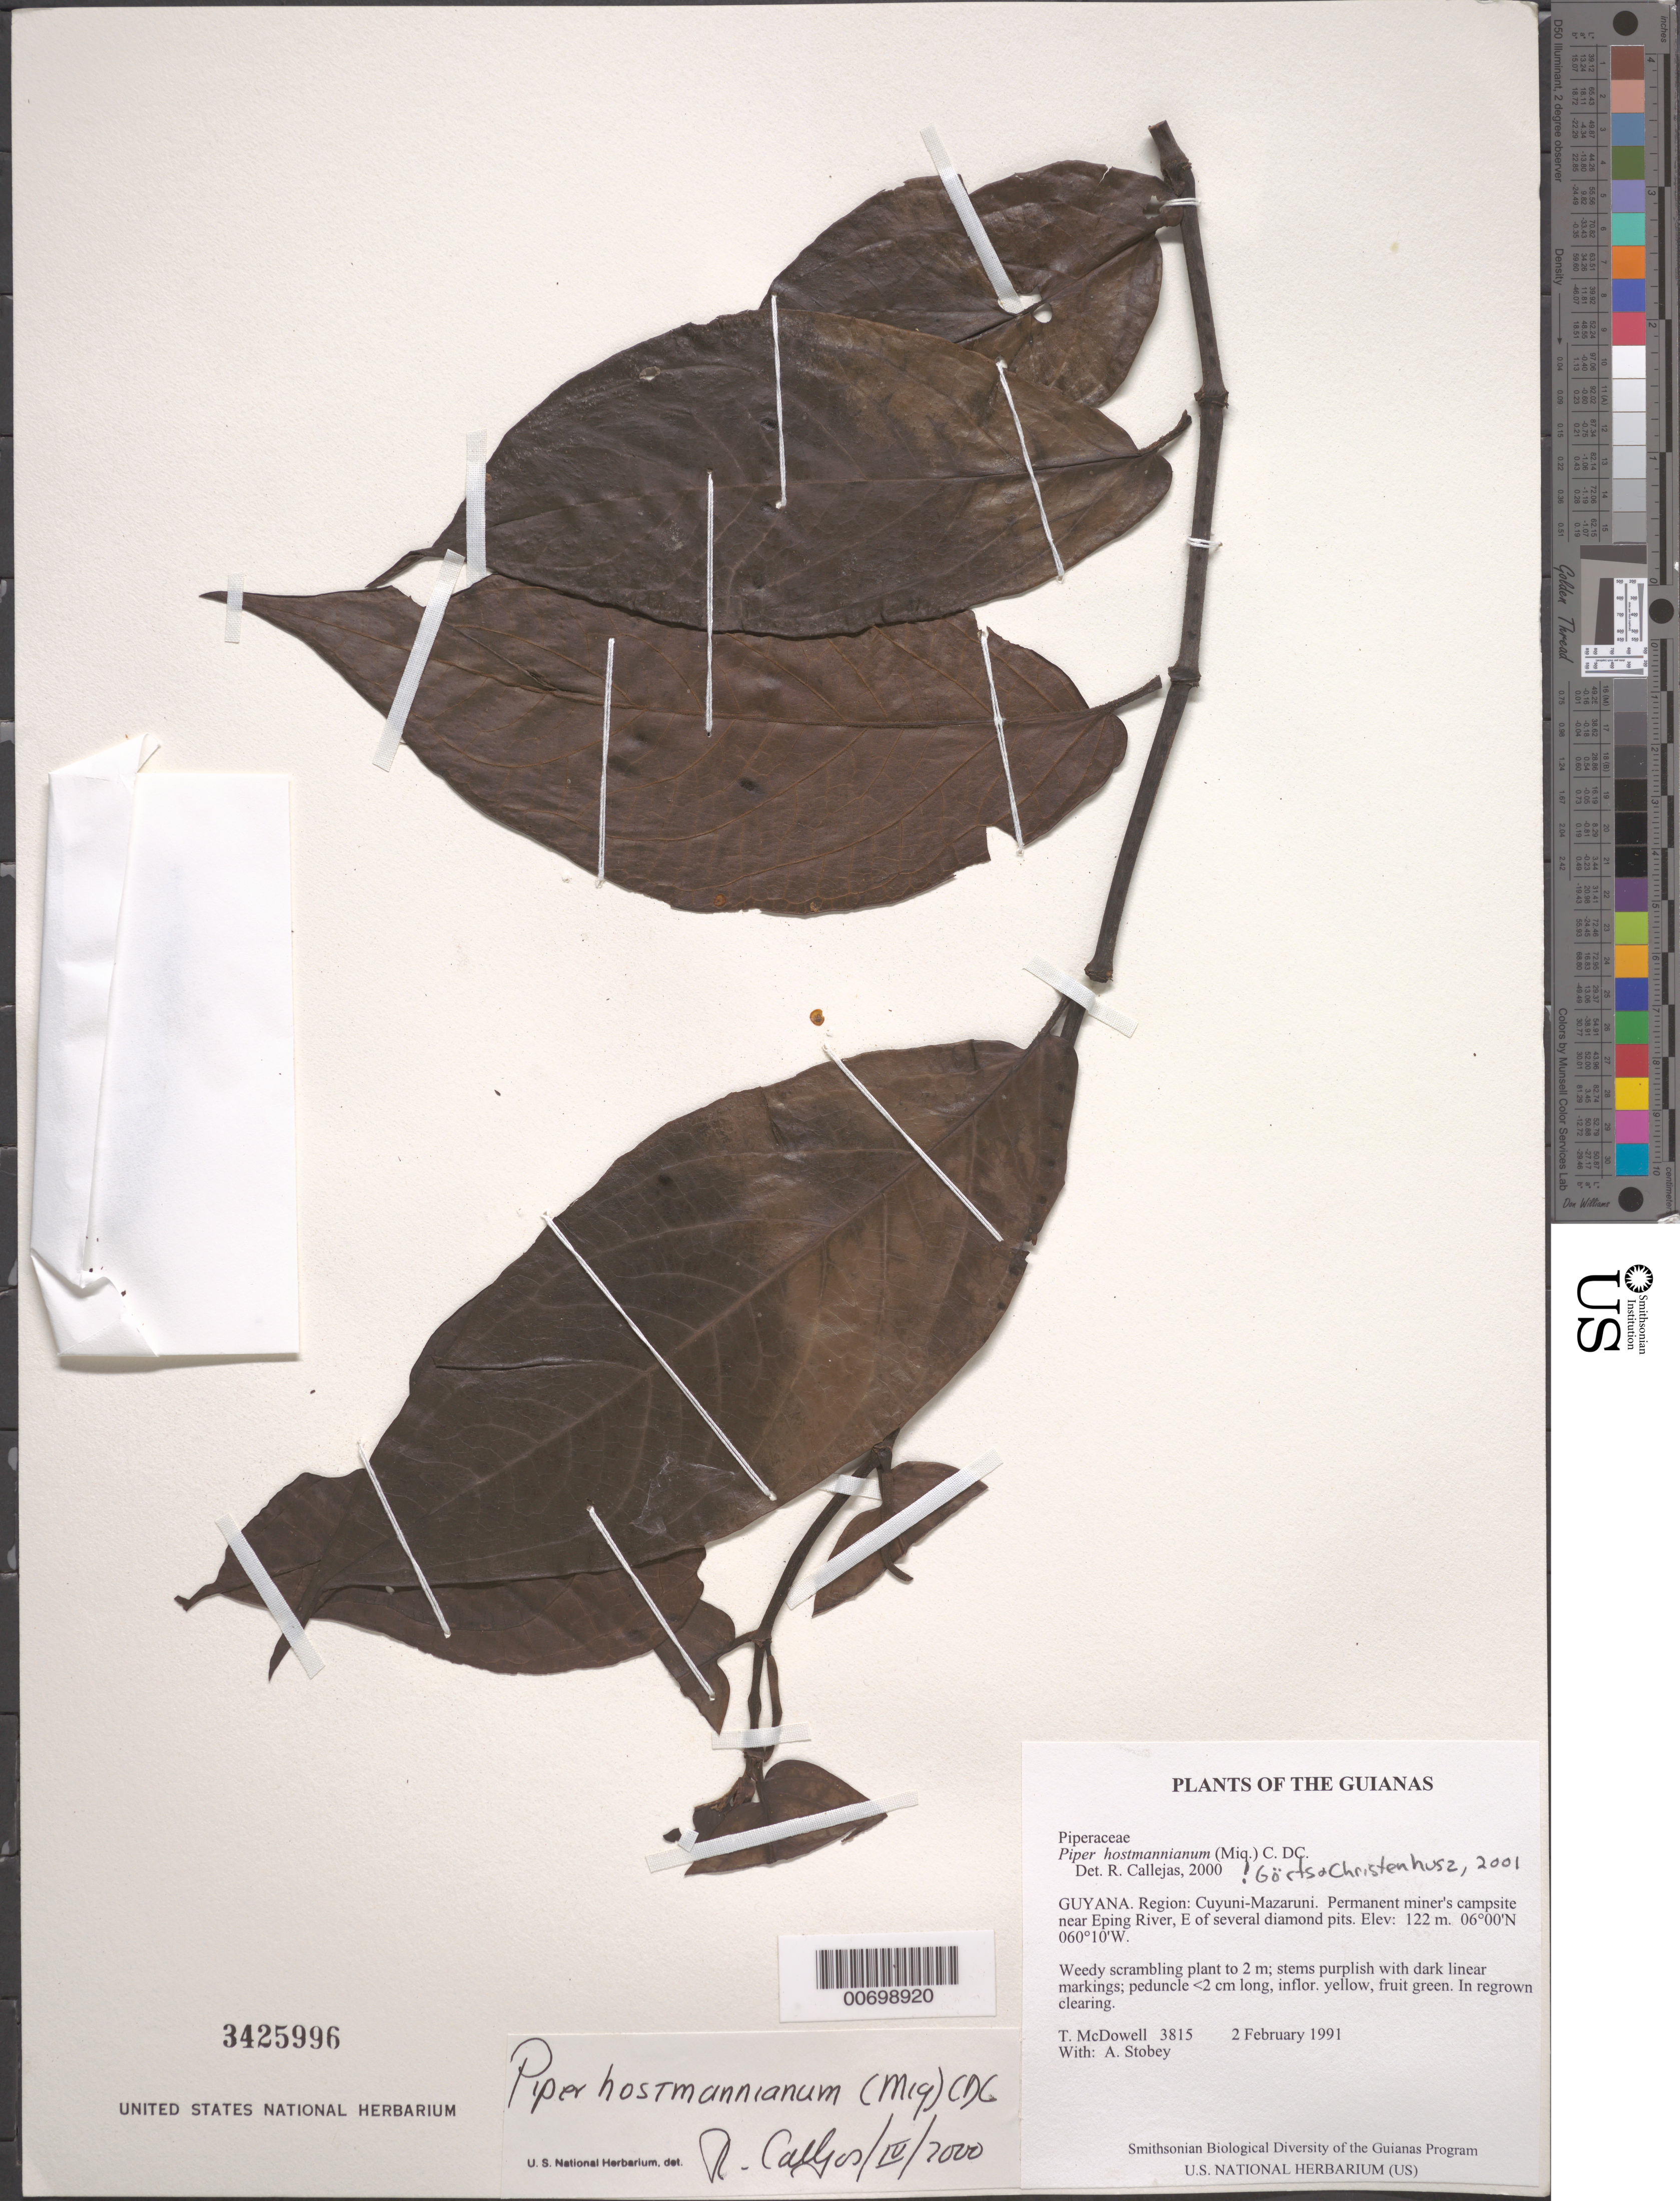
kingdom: Plantae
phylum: Tracheophyta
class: Magnoliopsida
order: Piperales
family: Piperaceae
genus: Piper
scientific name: Piper hostmannianum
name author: (Miq.) C. DC.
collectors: T. McDowell & A. Stobey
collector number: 3815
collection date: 1991-02-02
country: Guyana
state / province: Cuyuni-Mazaruni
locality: The Guianas. Region: Cuyuni-Mazaruni. Permanent miner's campsite near Eping River, E of several diamond pits.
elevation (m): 122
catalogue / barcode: US 3425996